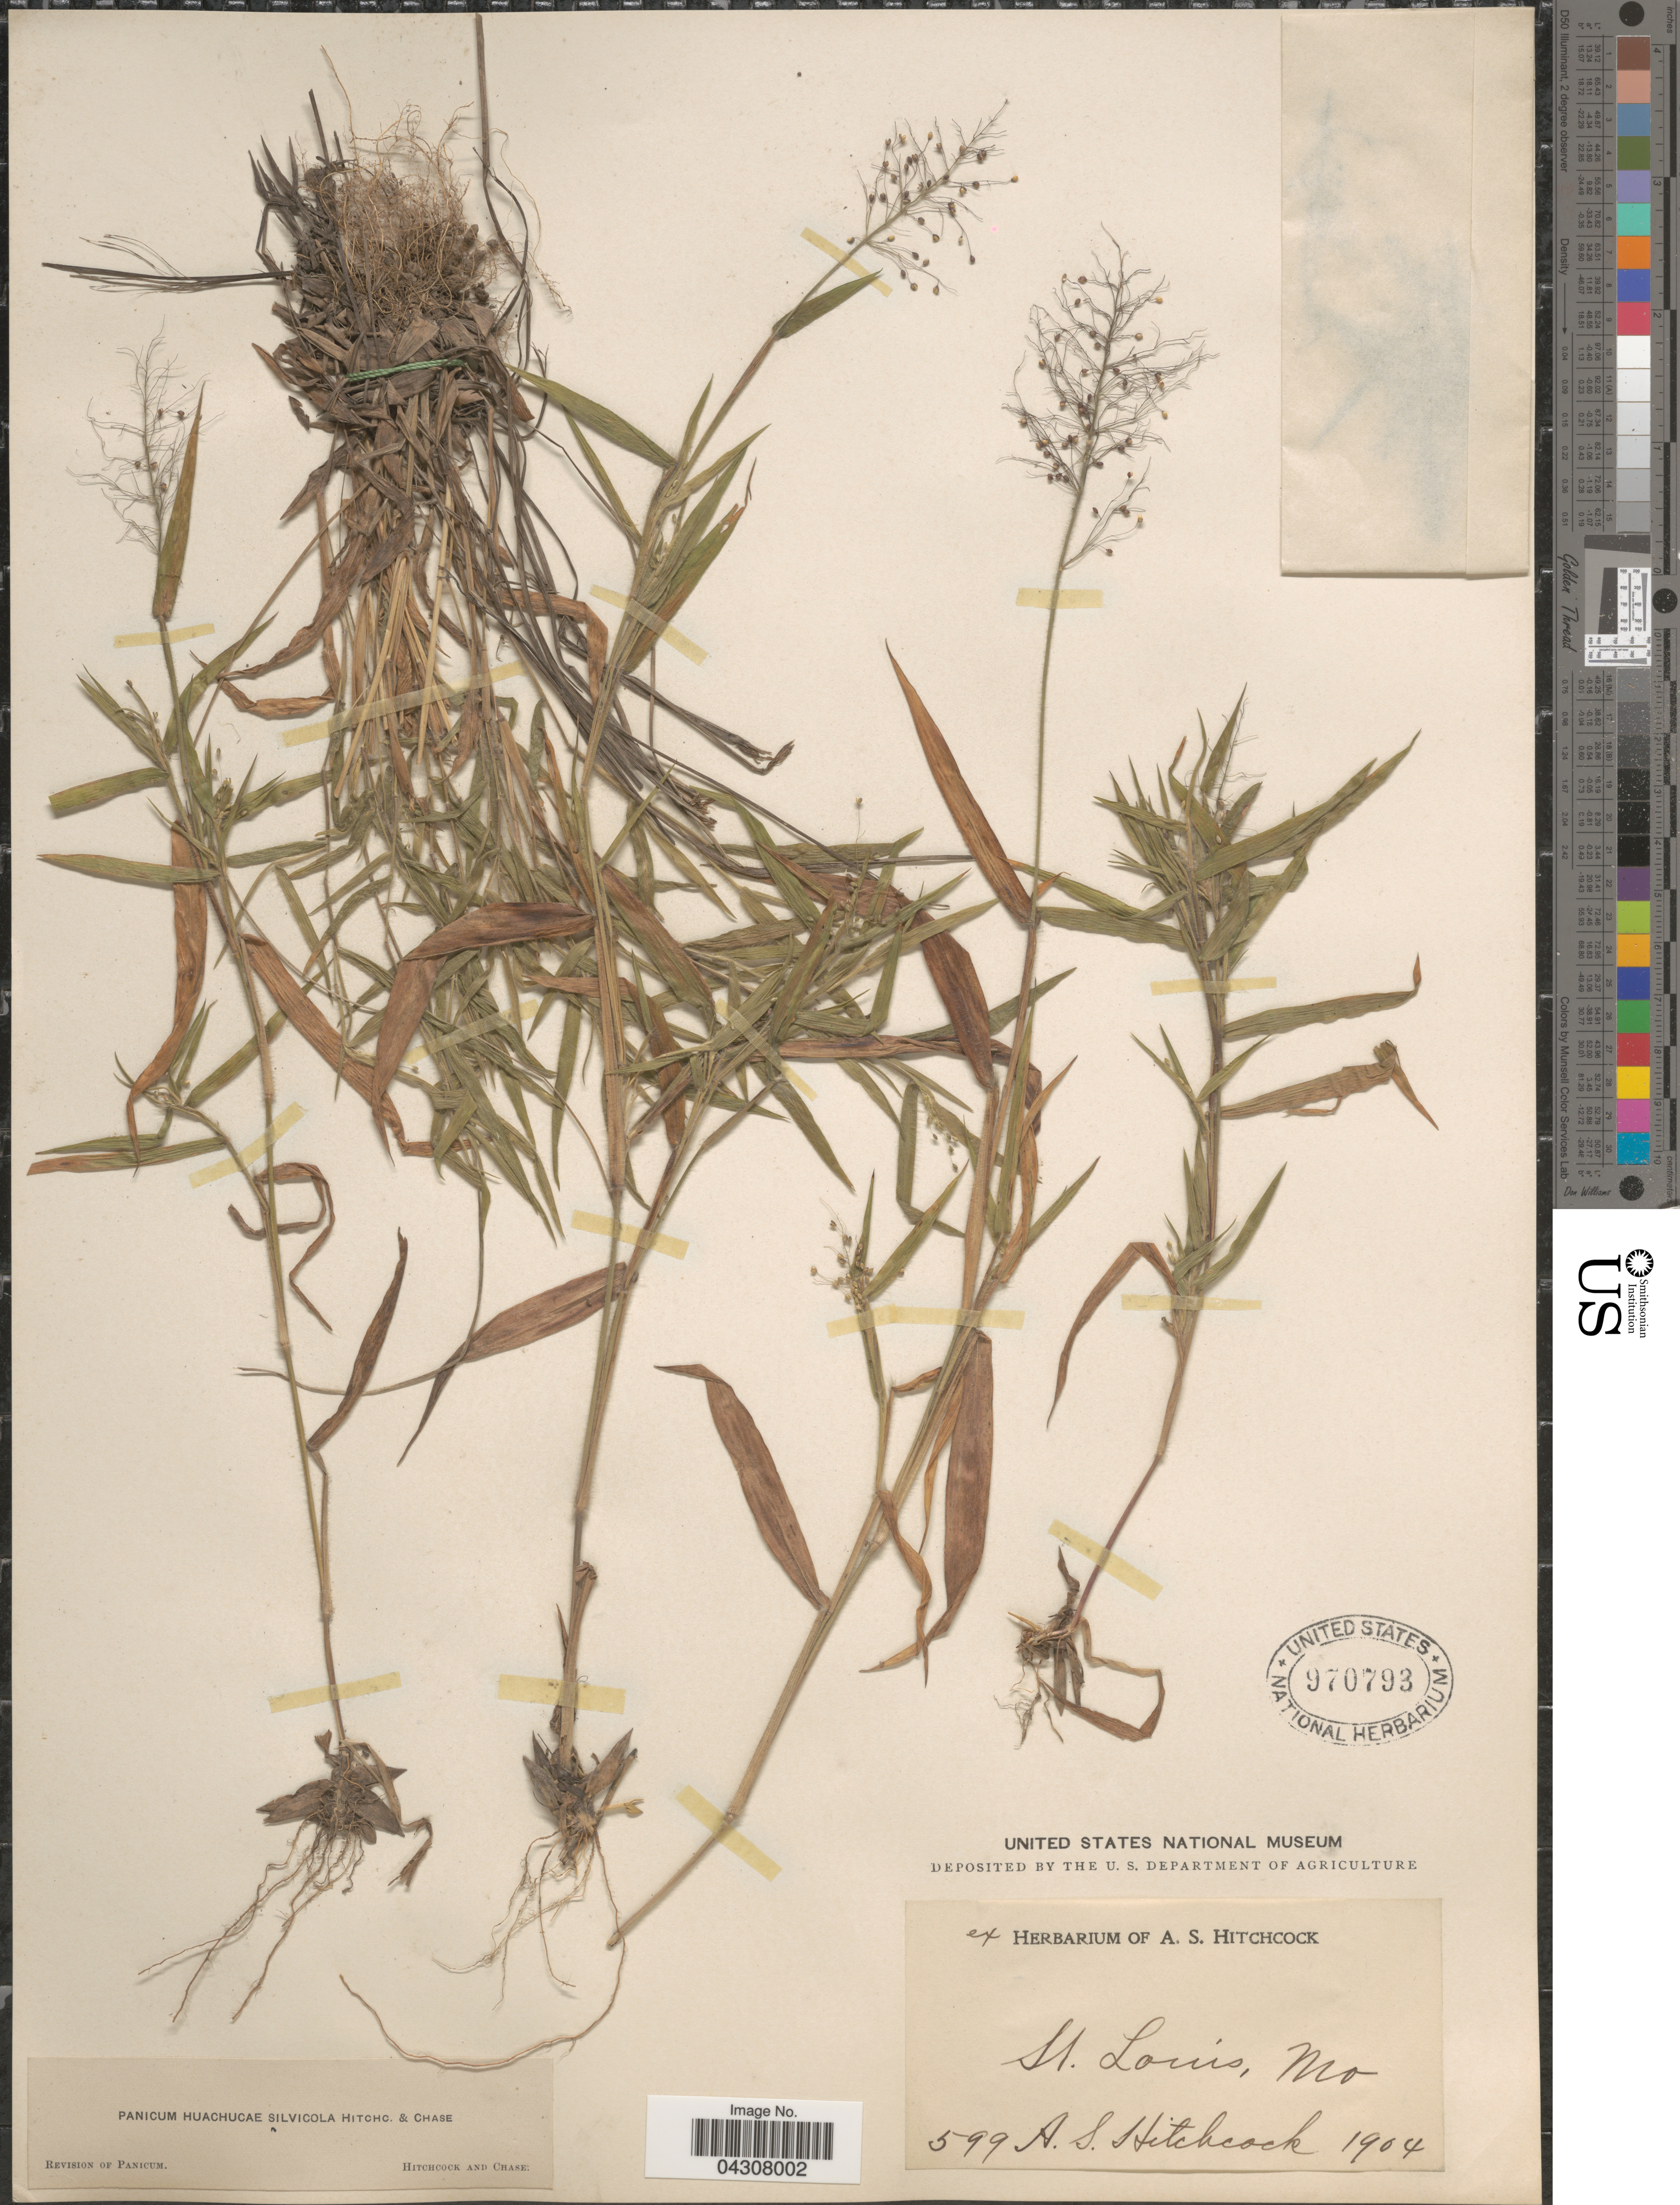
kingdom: Plantae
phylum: Tracheophyta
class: Liliopsida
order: Poales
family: Poaceae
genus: Dichanthelium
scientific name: Dichanthelium acuminatum var. acuminatum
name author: (Sw.) Gould & C.A. Clark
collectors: A. S. Hitchcock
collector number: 599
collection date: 1904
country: United States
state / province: Missouri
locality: St. Louis.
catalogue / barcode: US 970793